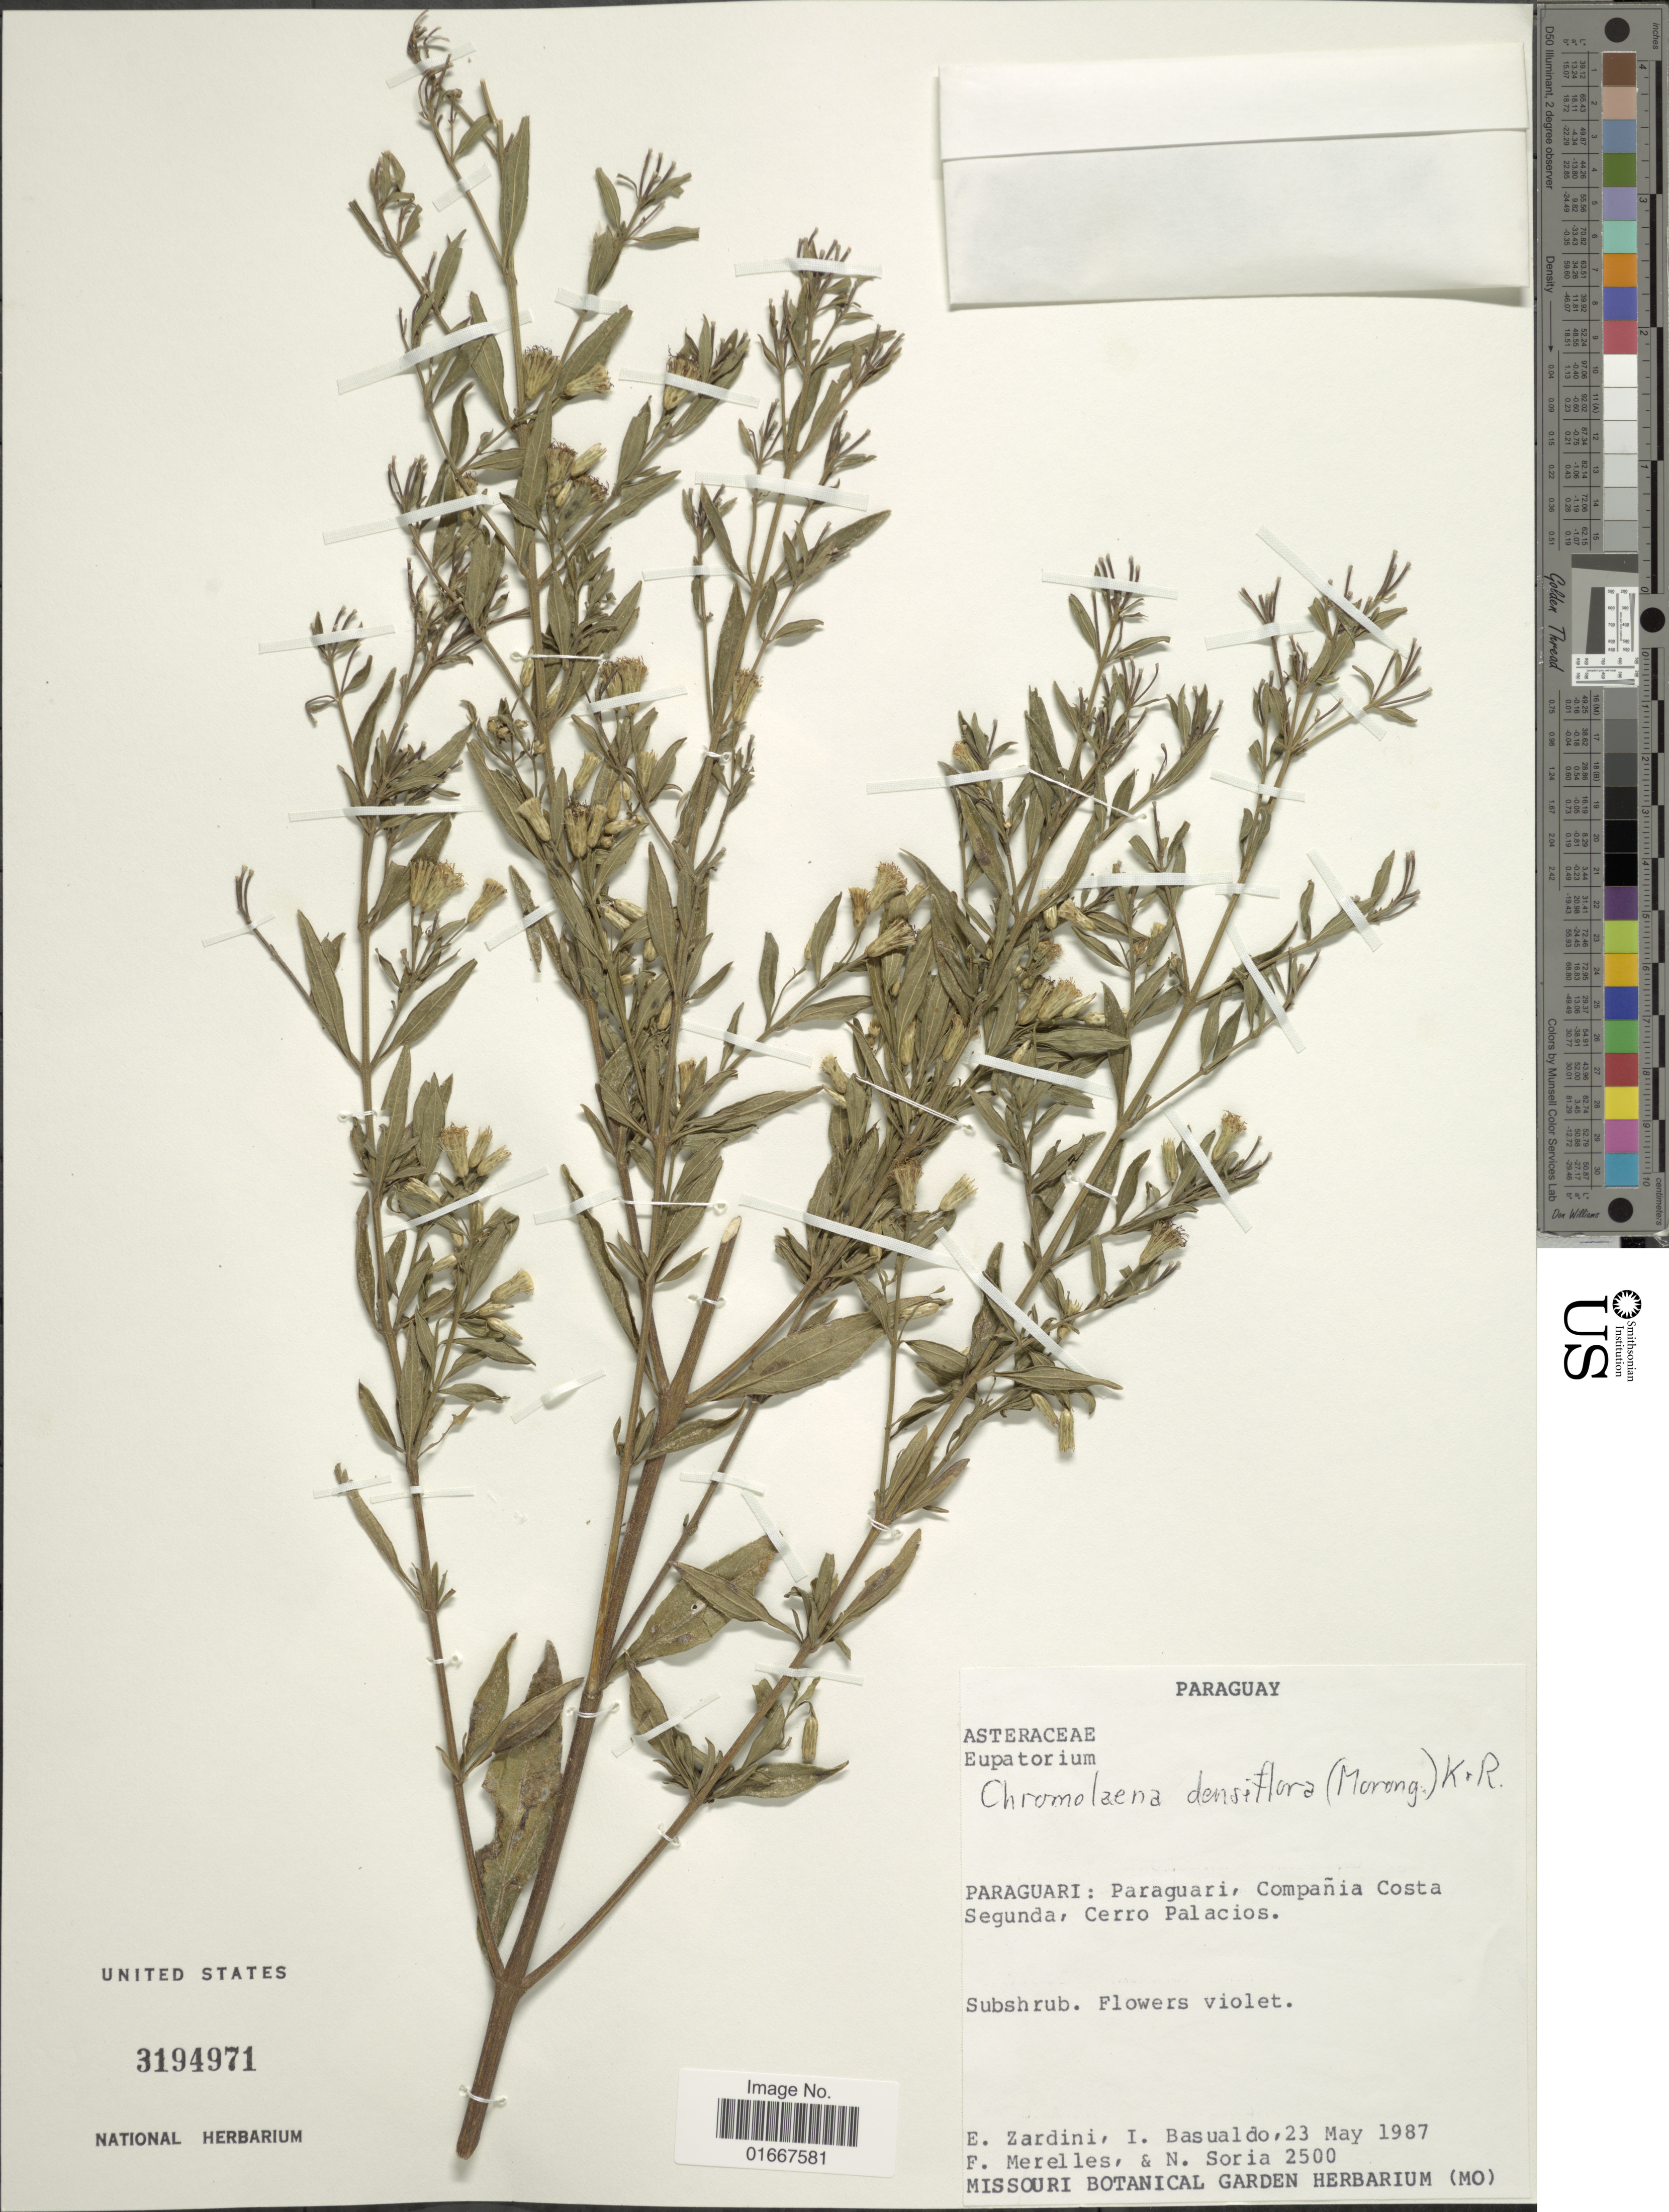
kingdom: Plantae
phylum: Tracheophyta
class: Magnoliopsida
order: Asterales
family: Asteraceae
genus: Chromolaena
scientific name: Chromolaena densiflorum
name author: (Morong) R.M. King & H. Rob.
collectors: E. M. Zardini, I. Basualdo, F. Merelles & N. Soria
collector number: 2500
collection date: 1987-05-23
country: Paraguay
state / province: Paraguari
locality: Paraguari, Compañia Costa Segunda, Cerro Palacios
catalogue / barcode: US 3194971